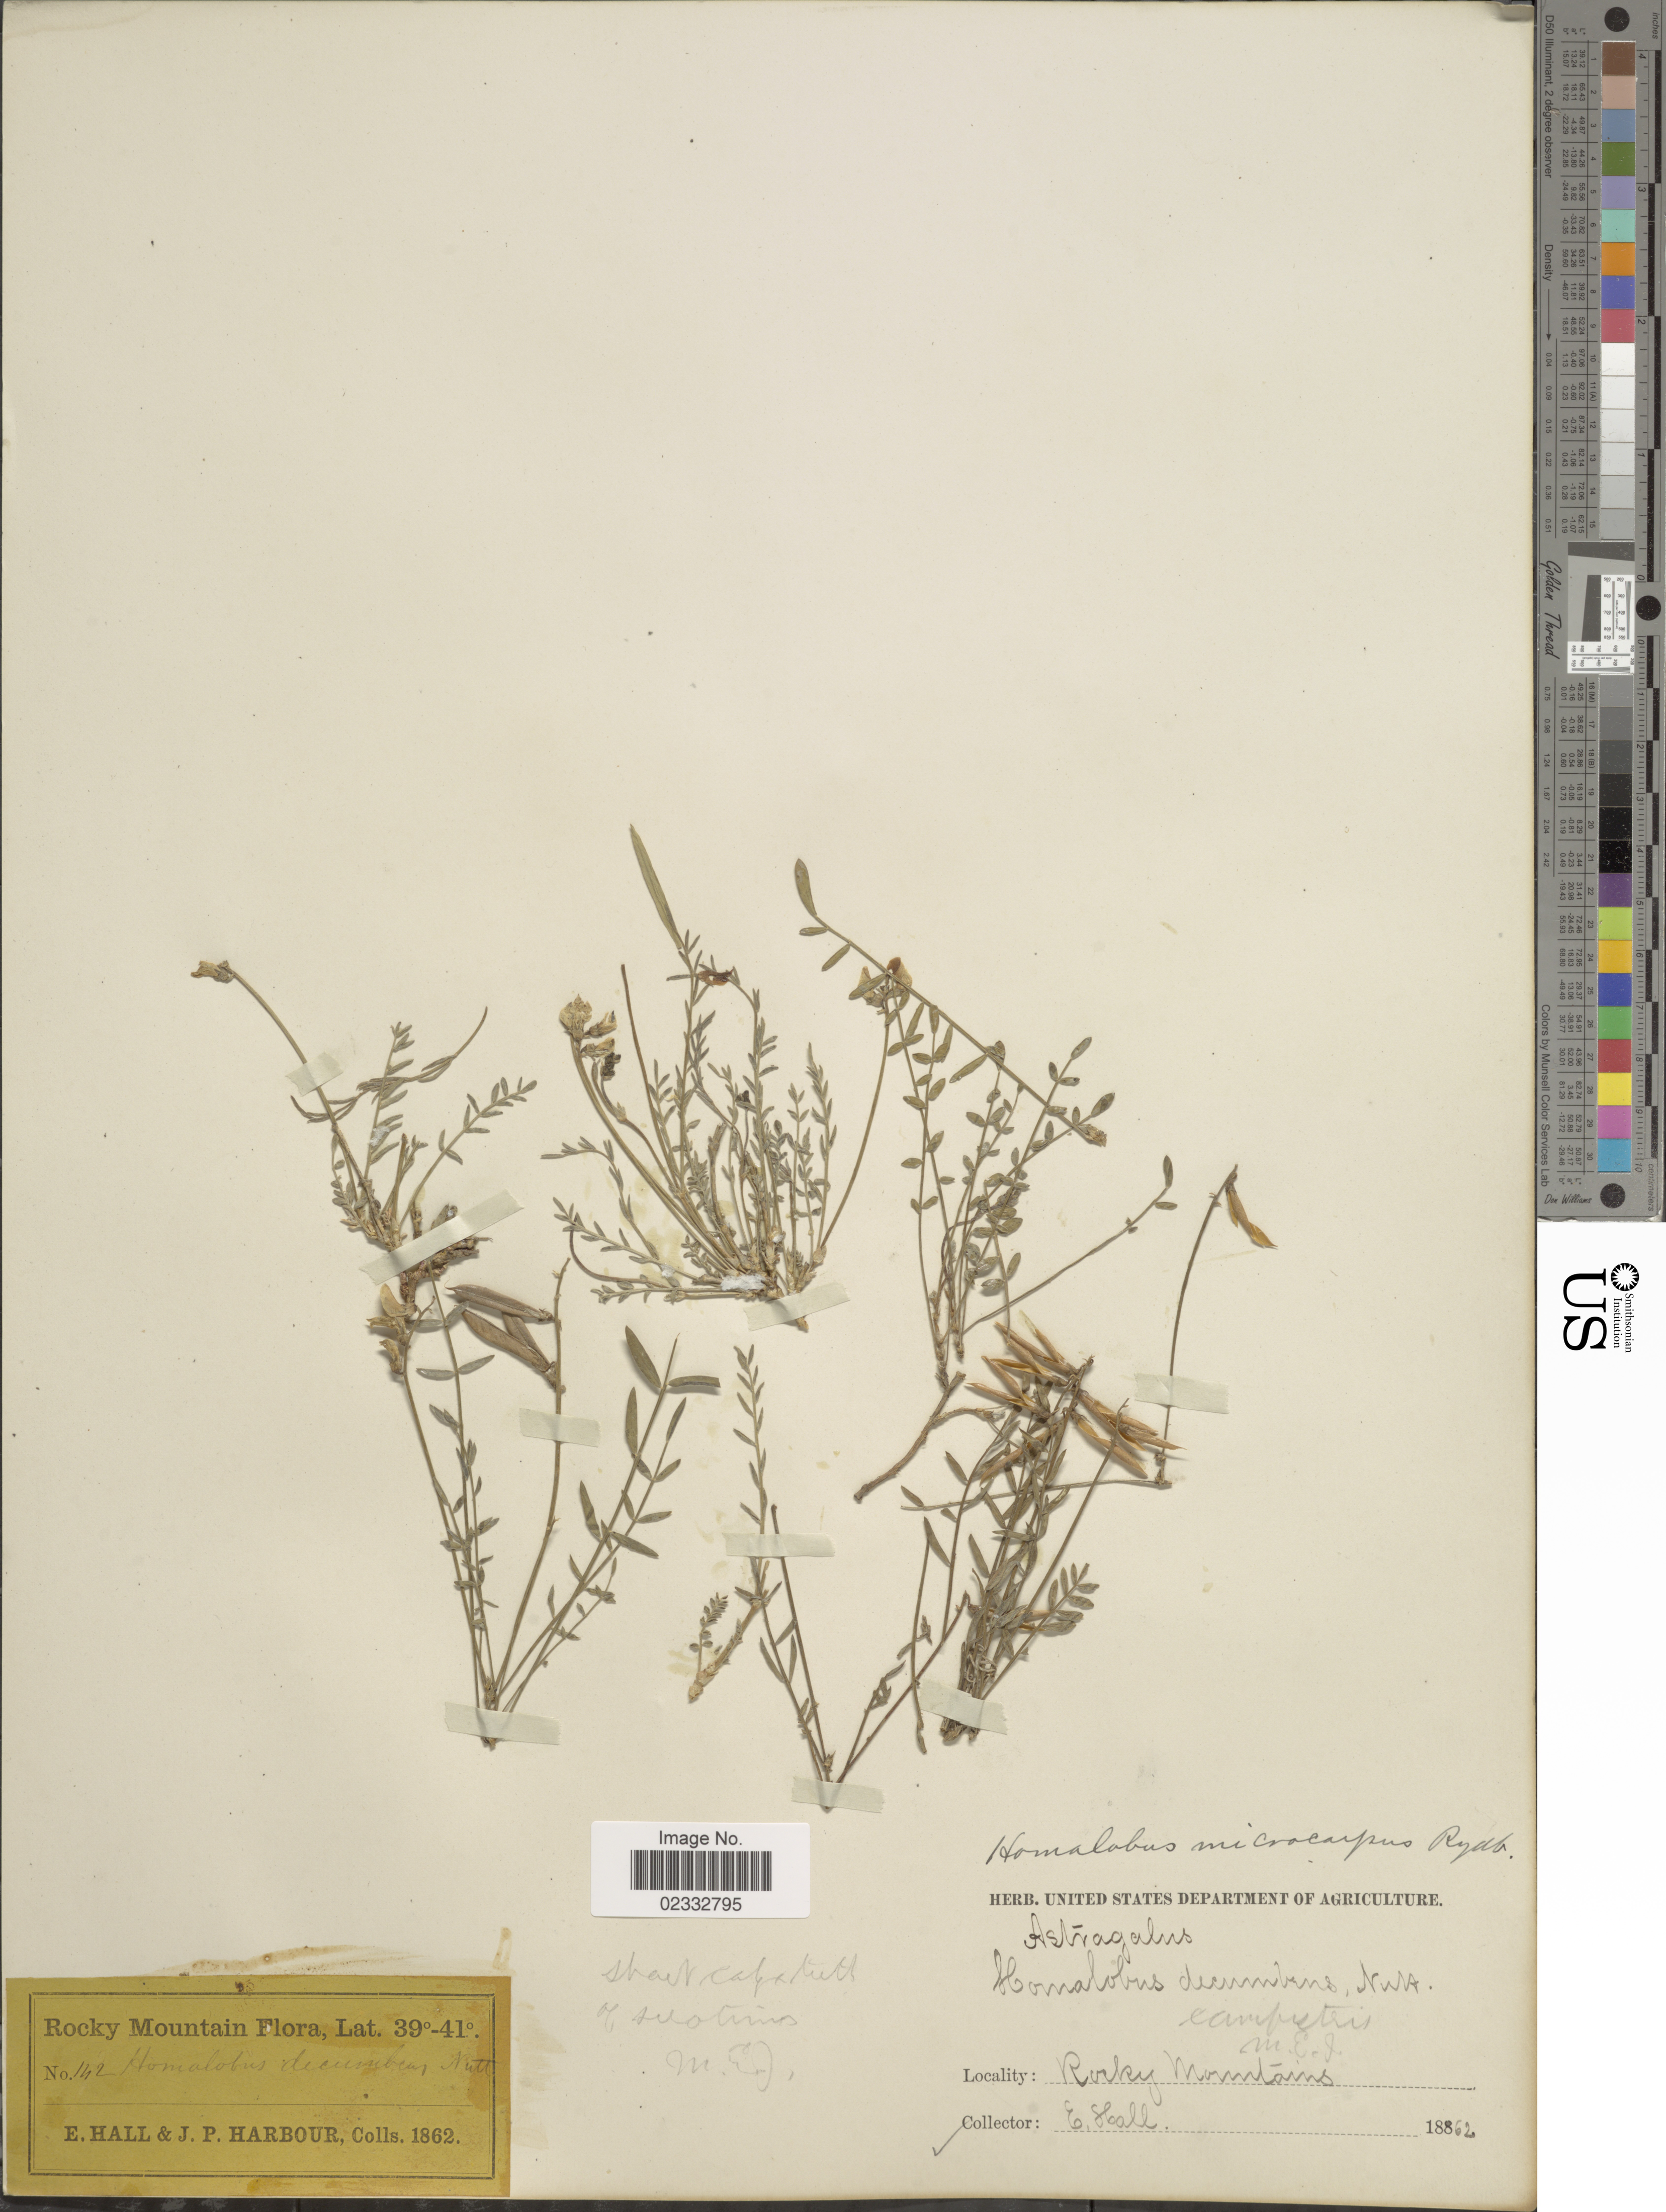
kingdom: Plantae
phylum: Tracheophyta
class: Magnoliopsida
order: Fabales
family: Fabaceae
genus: Astragalus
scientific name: Astragalus microcarpus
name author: A. DC.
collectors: E. Hall & J. Harbour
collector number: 142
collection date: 1862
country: United States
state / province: Colorado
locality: Rocky Mtns.